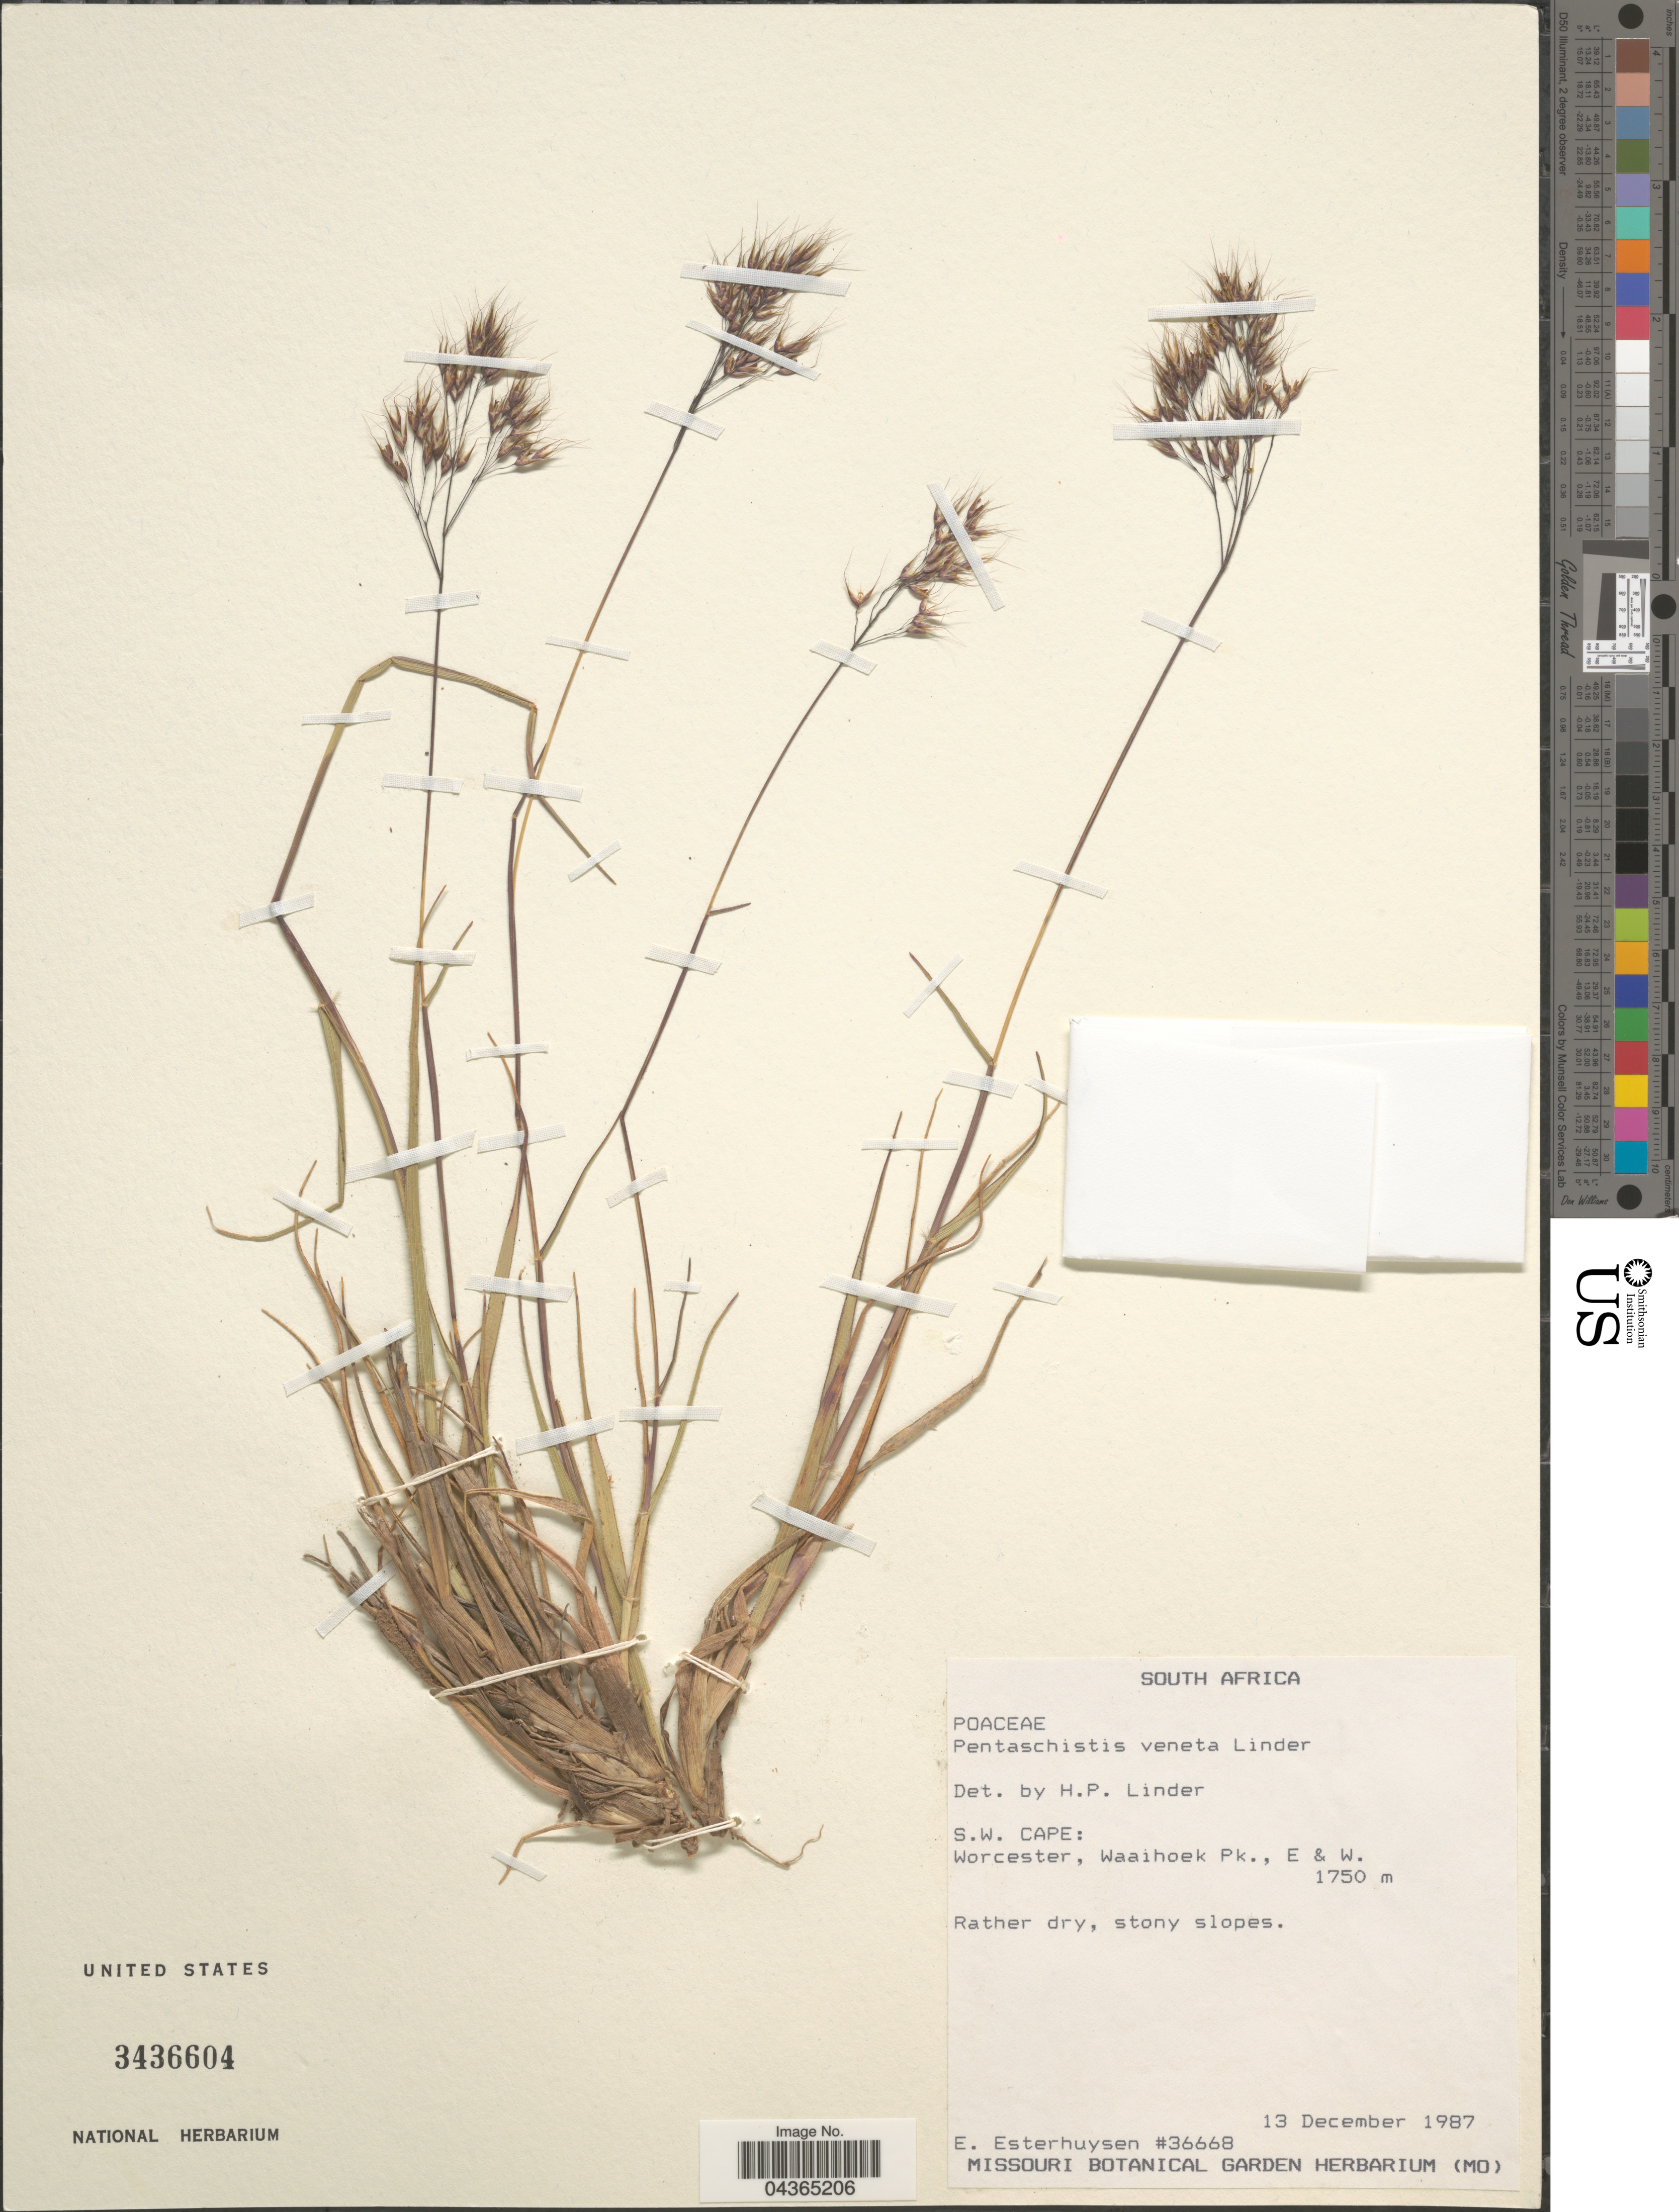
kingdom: Plantae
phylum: Tracheophyta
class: Liliopsida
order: Poales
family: Poaceae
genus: Pentameris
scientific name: Pentameris veneta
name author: (H.P. Linder) Galley & H.P. Linder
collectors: E. E. Esterhuysen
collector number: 36668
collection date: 1987-12-13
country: South Africa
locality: S.W. Cape: Worcester, Waaihoek Pk., E & W.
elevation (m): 1750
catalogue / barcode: US 3436604